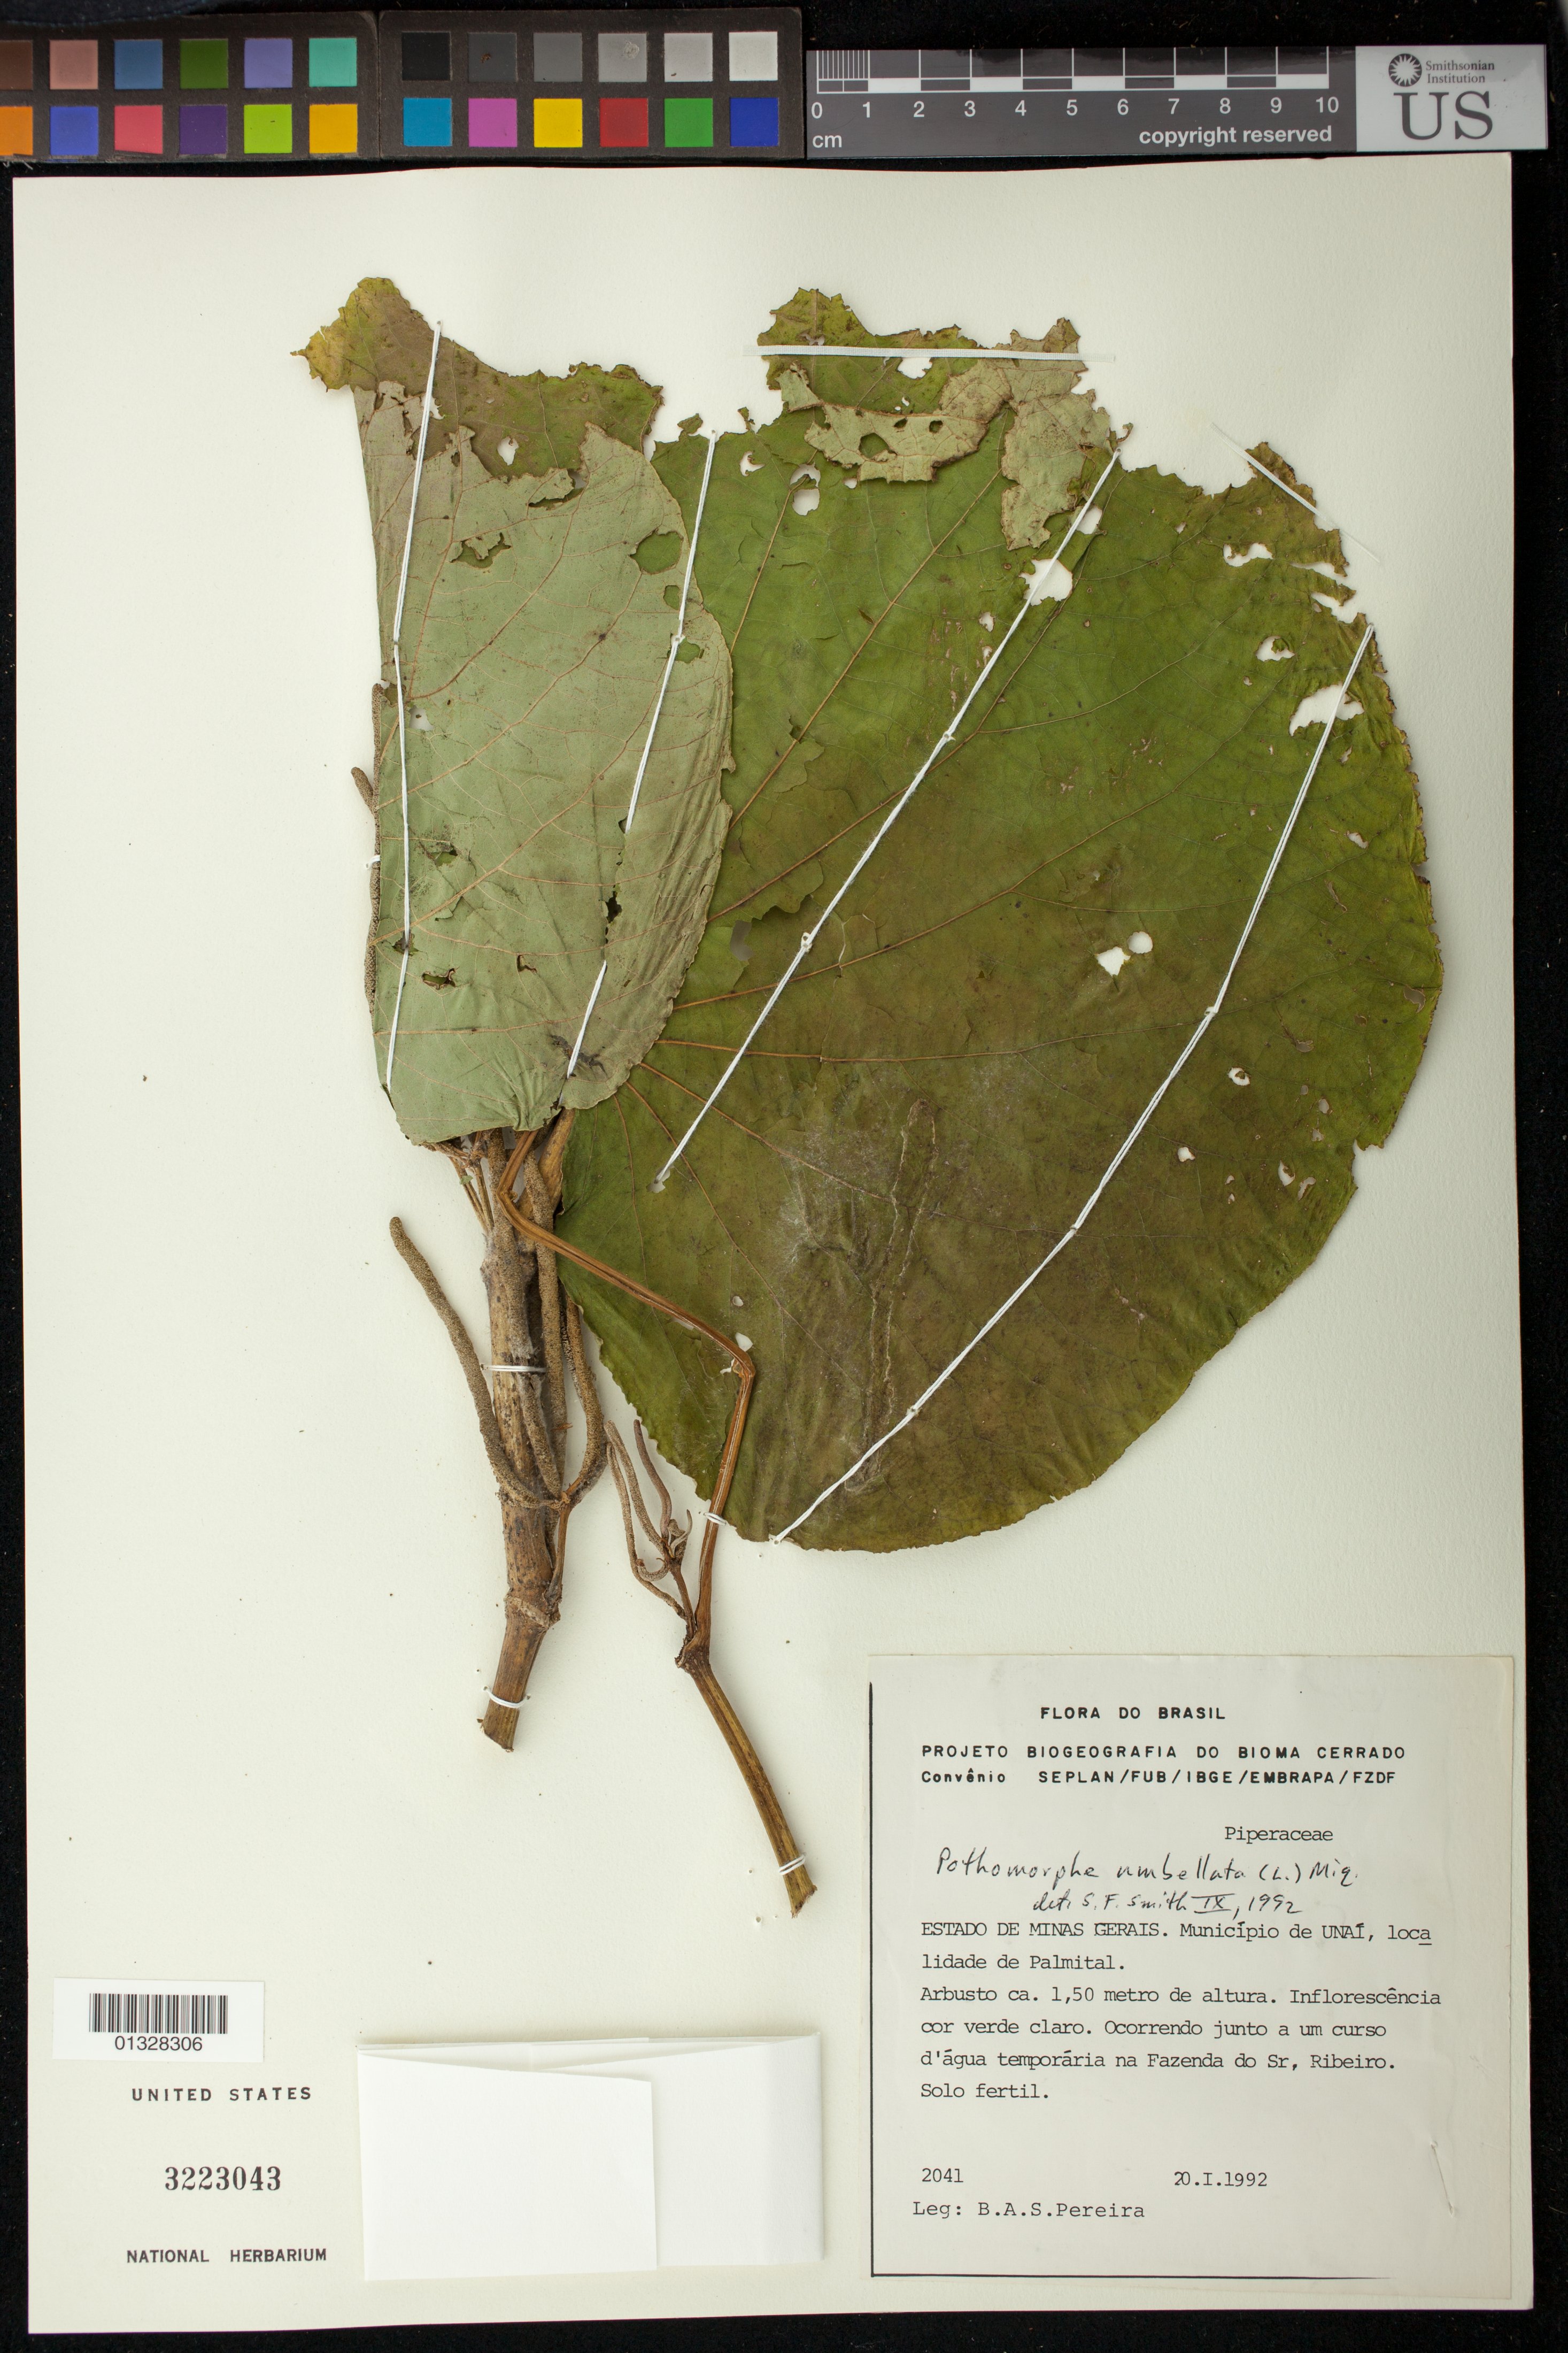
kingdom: Plantae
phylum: Tracheophyta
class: Magnoliopsida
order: Piperales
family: Piperaceae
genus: Piper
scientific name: Piper umbellatum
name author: L.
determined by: Strong, M. T., (US), Smithsonian Institution - National Museum of Natural History (UNITED STATES)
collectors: B. A. S. Pereira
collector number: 2041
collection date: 1992-01-20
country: Brazil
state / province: Minas Gerais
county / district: Unaí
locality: Localidade de Palmital. Fazenda do Sr. Ribeiro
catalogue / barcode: US 3223043